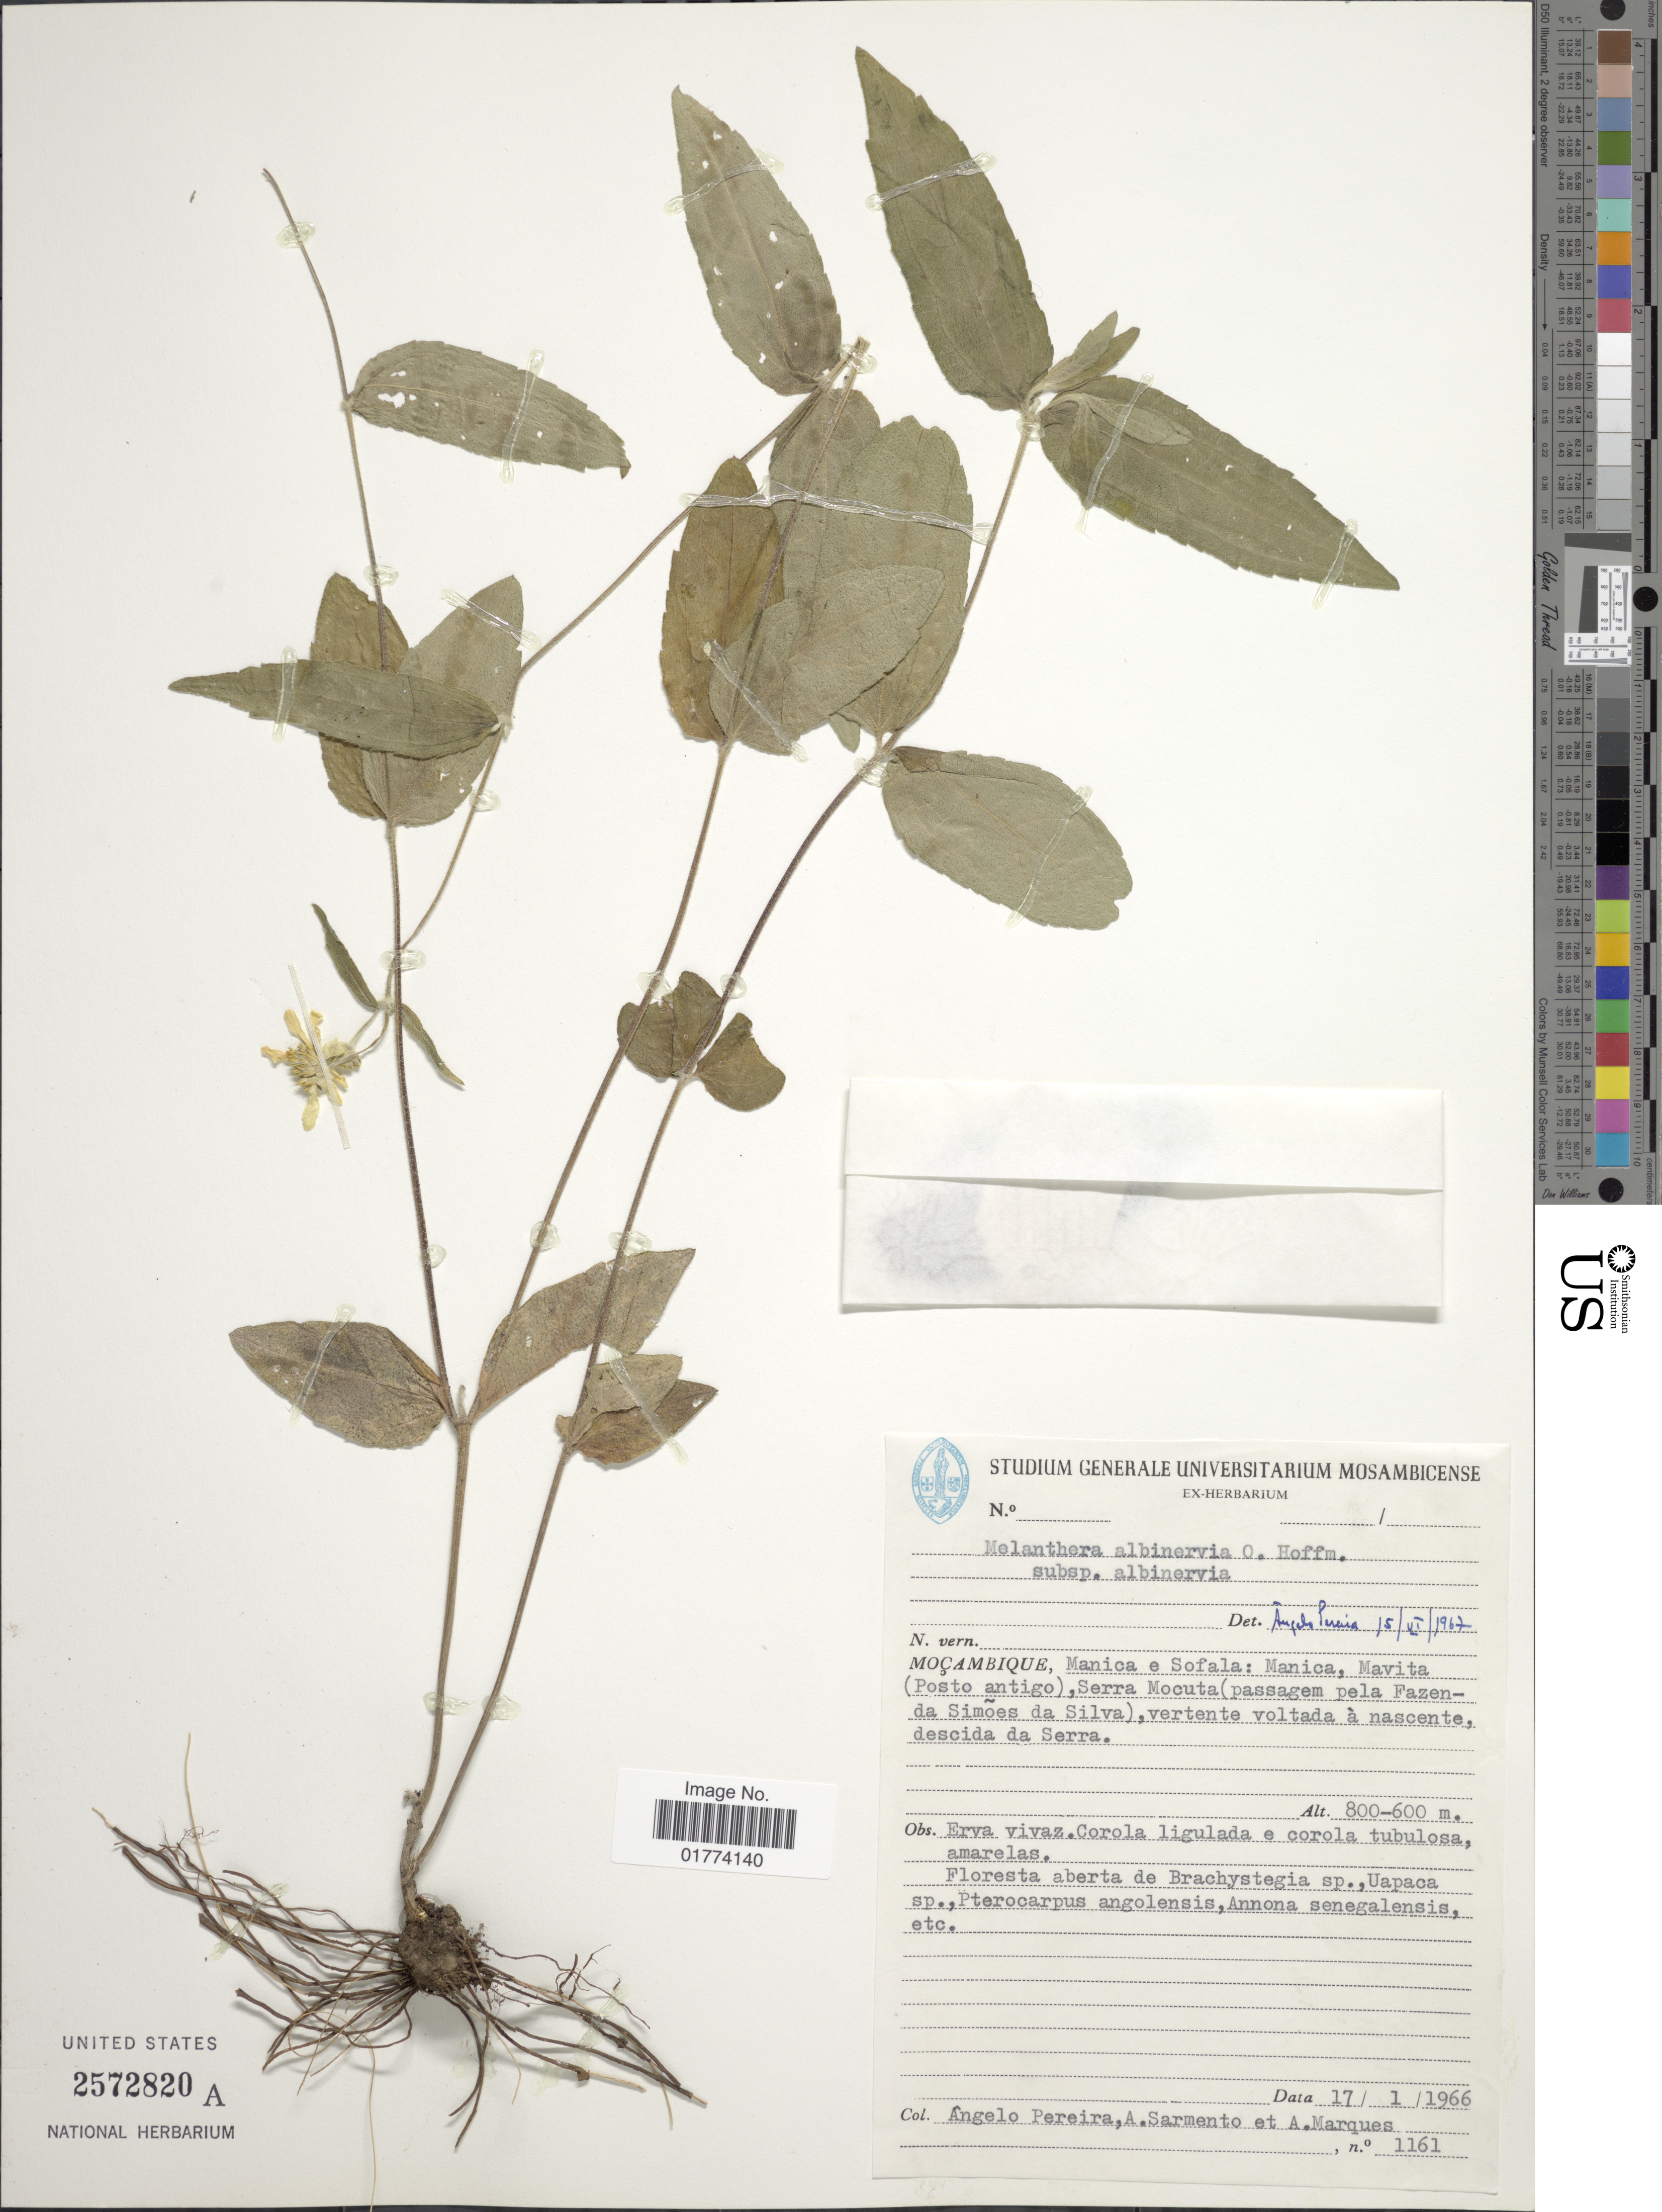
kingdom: Plantae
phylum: Tracheophyta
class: Magnoliopsida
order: Asterales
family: Asteraceae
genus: Melanthera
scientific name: Melanthera albinervia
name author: O. Hoffm.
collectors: A. Pereira, A. Sarmento & A. Marques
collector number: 1161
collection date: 1966-01-17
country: Mozambique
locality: Mocambique, Manica e Sofala: Manica, Mavita (Posto antigo), Serra Mocuta (passagem pela Fazenda Simoes da Silva)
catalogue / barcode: US 2572820A